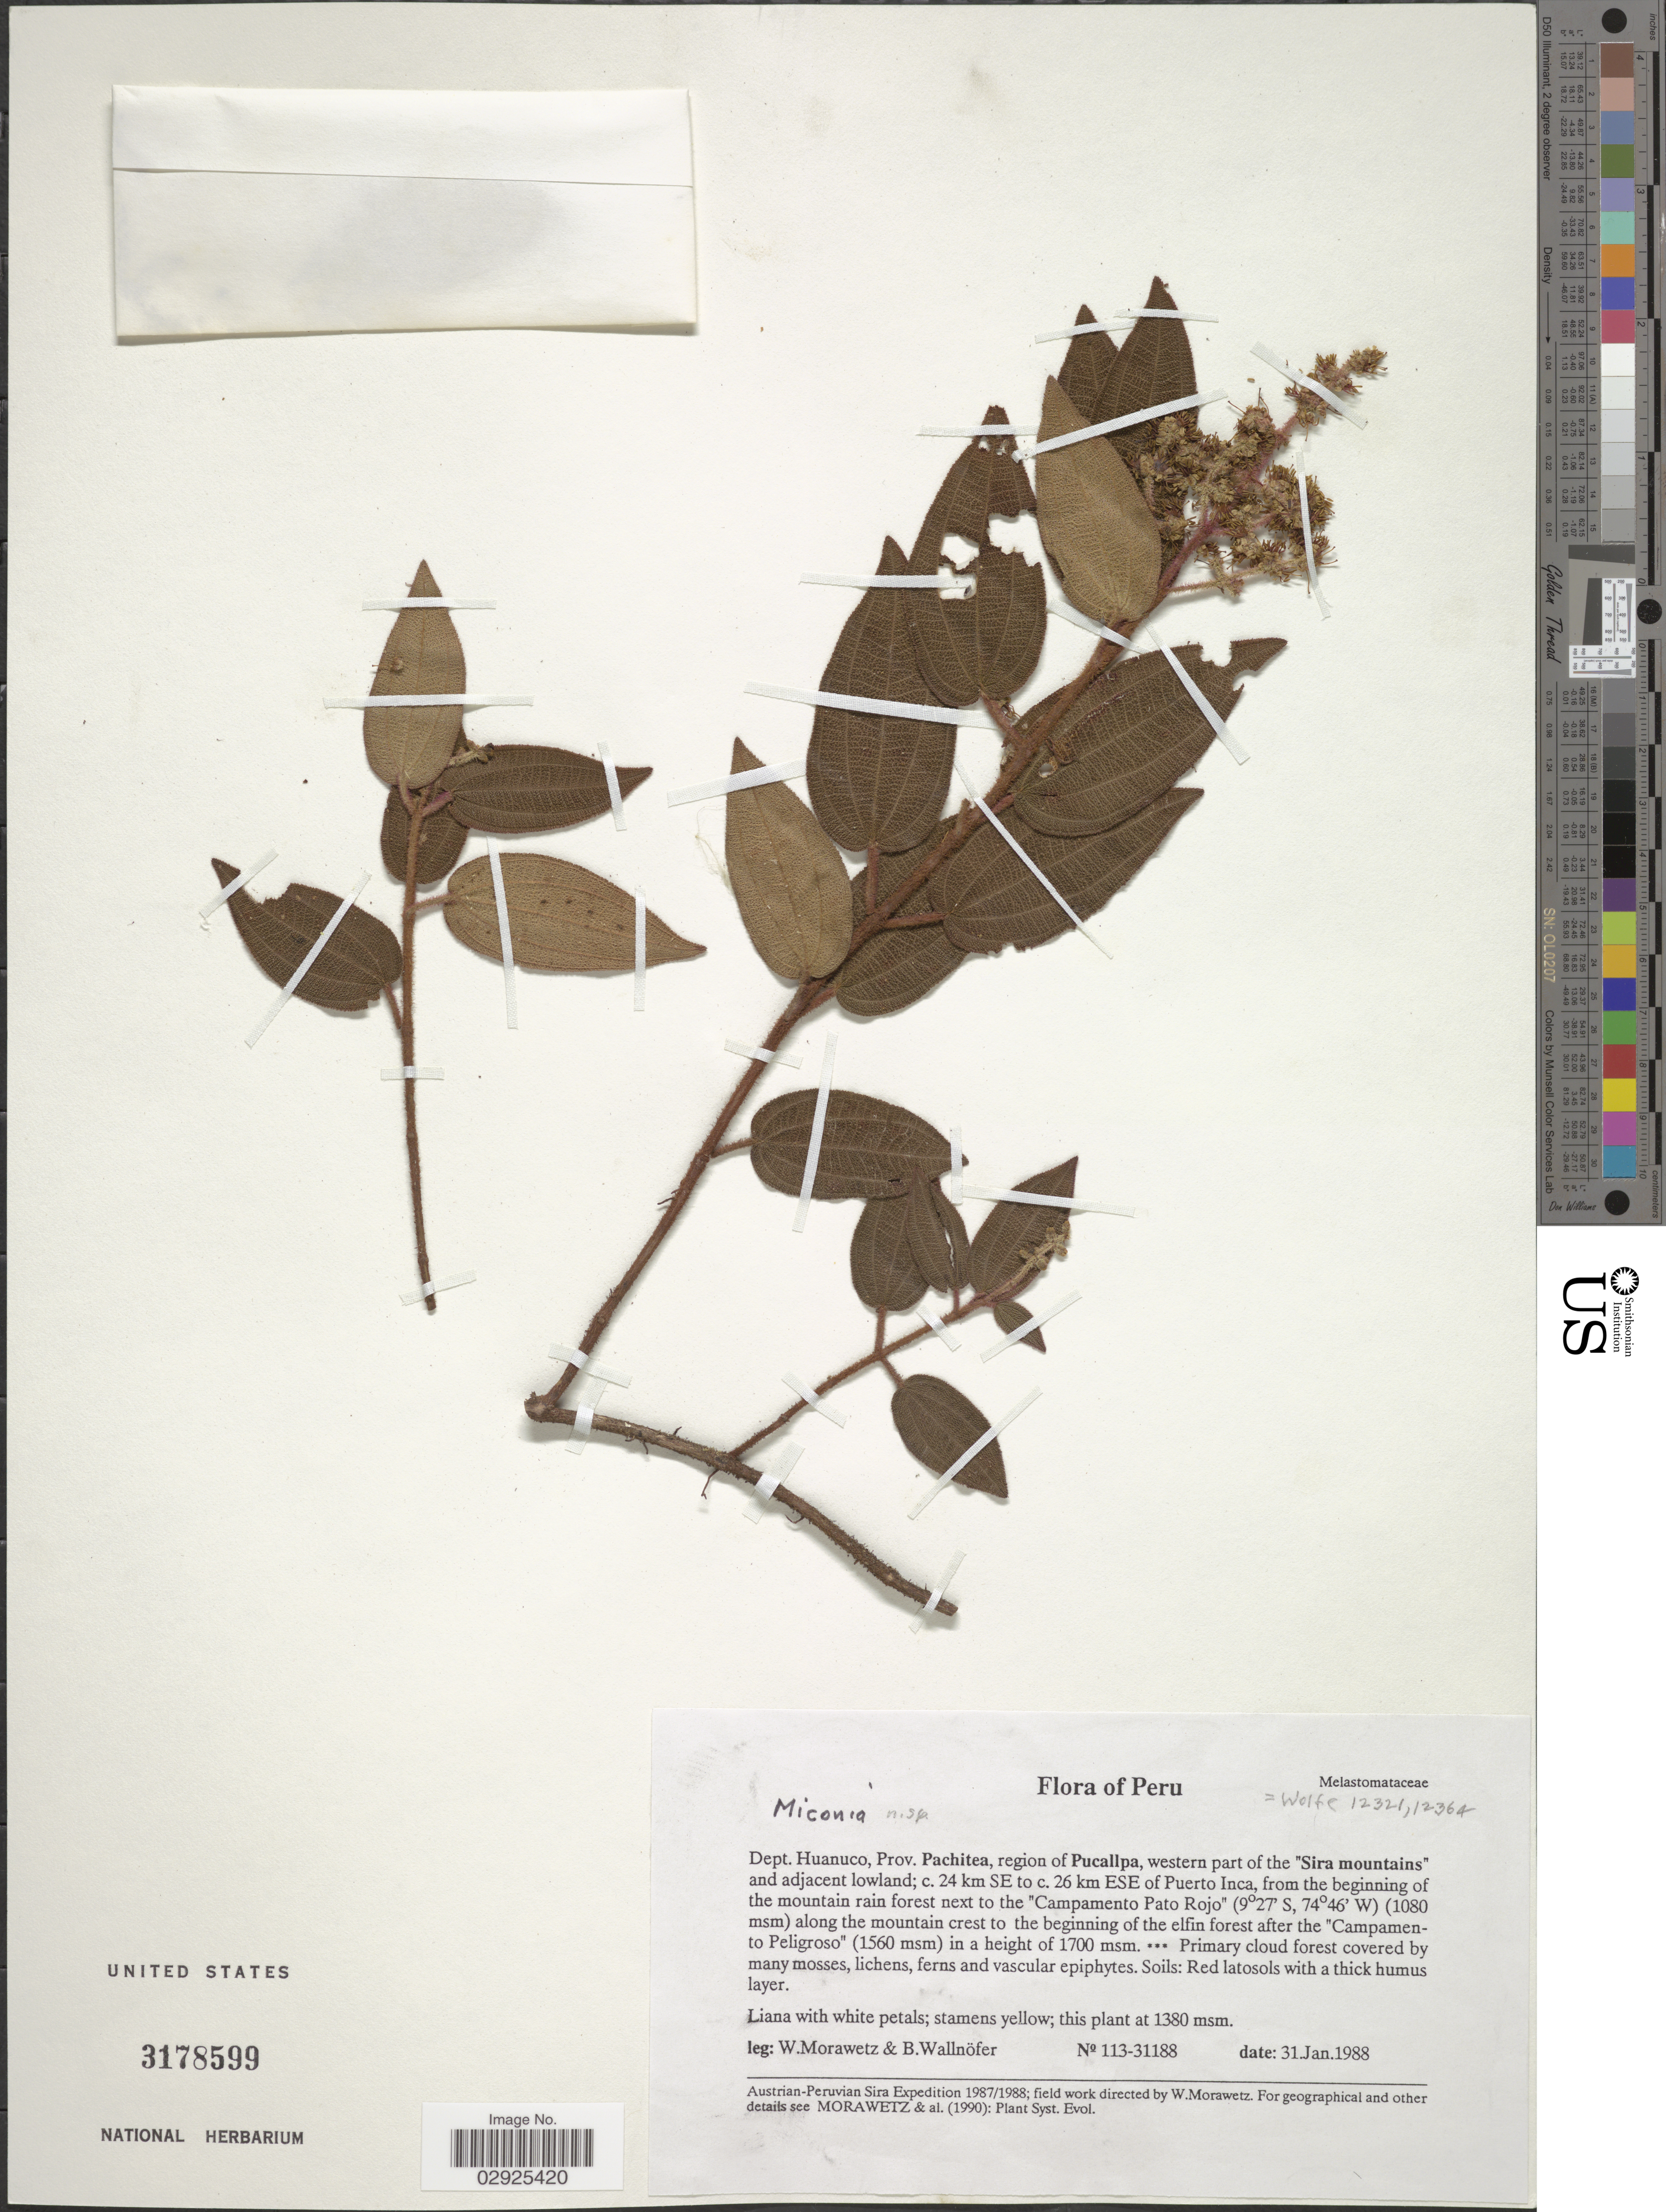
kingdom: Plantae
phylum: Tracheophyta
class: Magnoliopsida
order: Myrtales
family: Melastomataceae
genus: Miconia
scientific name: Miconia sp.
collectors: W. Morawetz & B. Wallnöfer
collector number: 111-31188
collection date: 1988-01-31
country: Peru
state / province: Huánuco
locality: Dept. Huanuco, Prov. Pachitea, region of Pucallpa, western part of the "Sira mountains" and adjacent lowland; c. 24 km SE to c. 26 km ESE of Puerto Inca, from the beginning of the mountain rain forest next to the "Campamento Pato Rojo", along the mountain crest to the beginning of the elfin after the "Campamento Peligroso".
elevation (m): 1380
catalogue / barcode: US 3178599